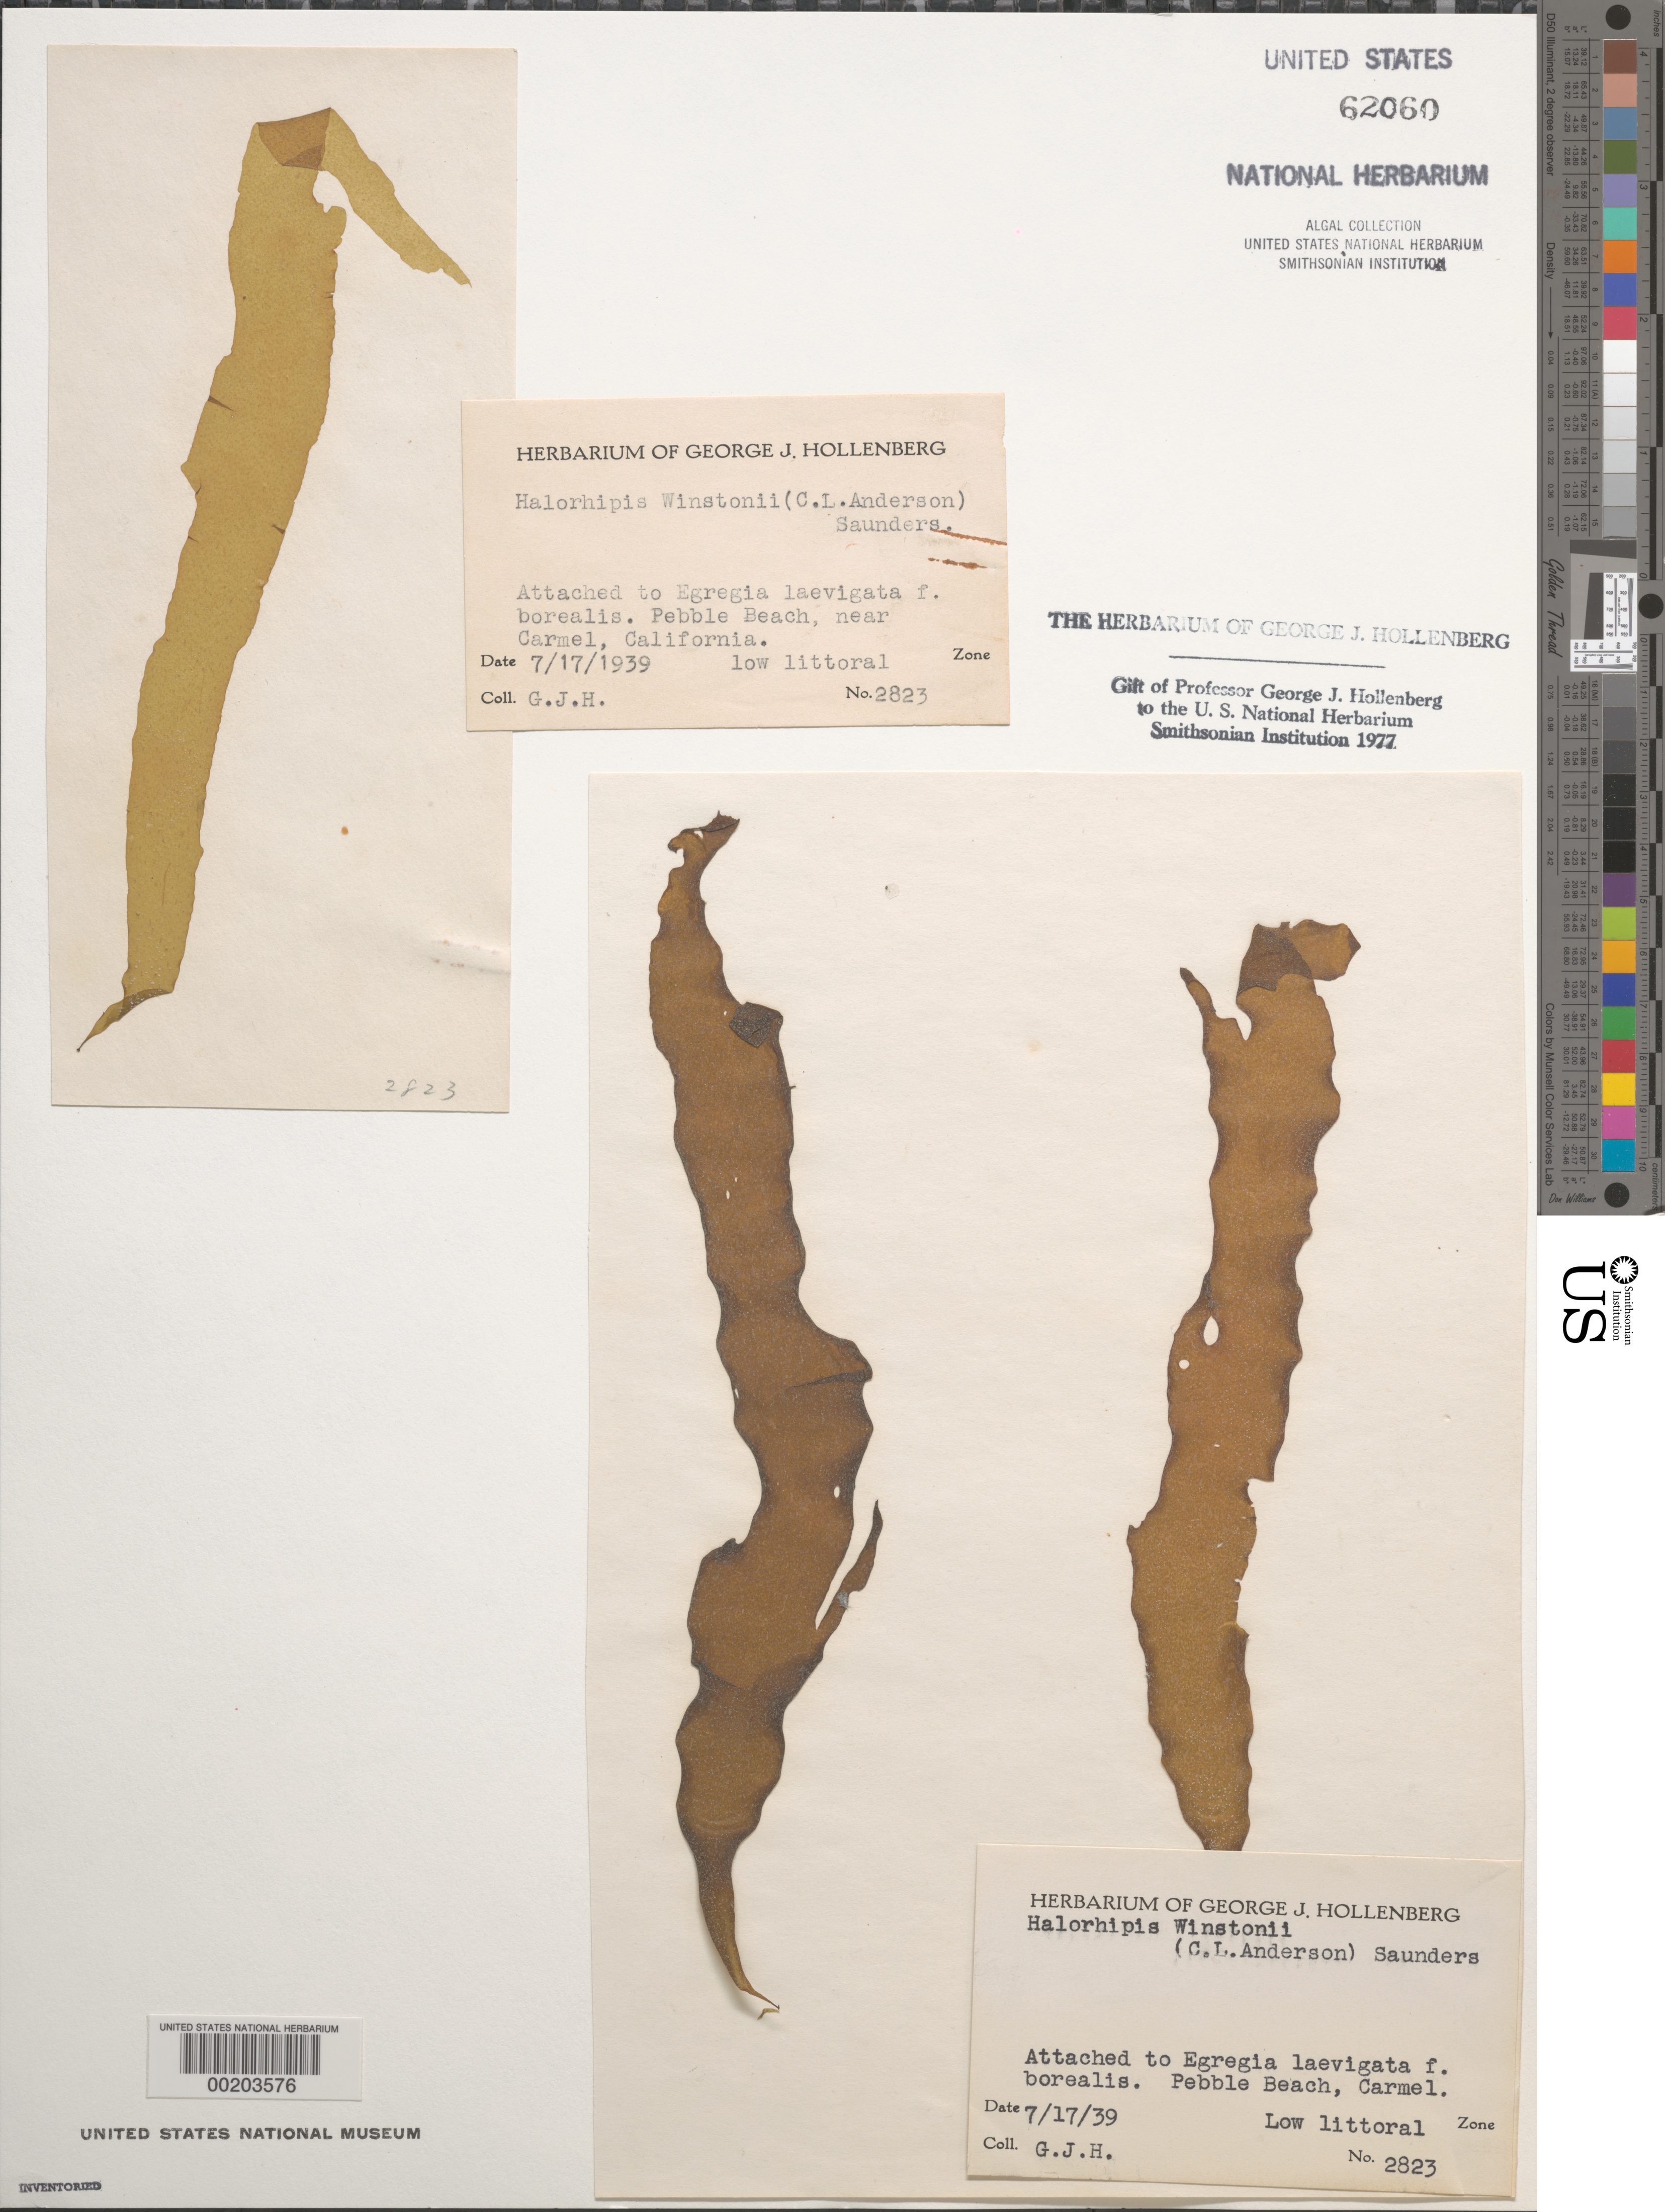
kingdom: Chromista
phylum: Ochrophyta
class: Phaeophyceae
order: Dictyosiphonales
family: Punctariaceae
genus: Halorhipis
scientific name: Halorhipis winstonii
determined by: Hollenberg, George J.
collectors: G. Hollenberg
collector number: GJH 2823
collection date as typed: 17 Jul 1939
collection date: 1939-07-17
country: United States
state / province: California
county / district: Monterey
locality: Pebble Beach, Carmel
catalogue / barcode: US 62060